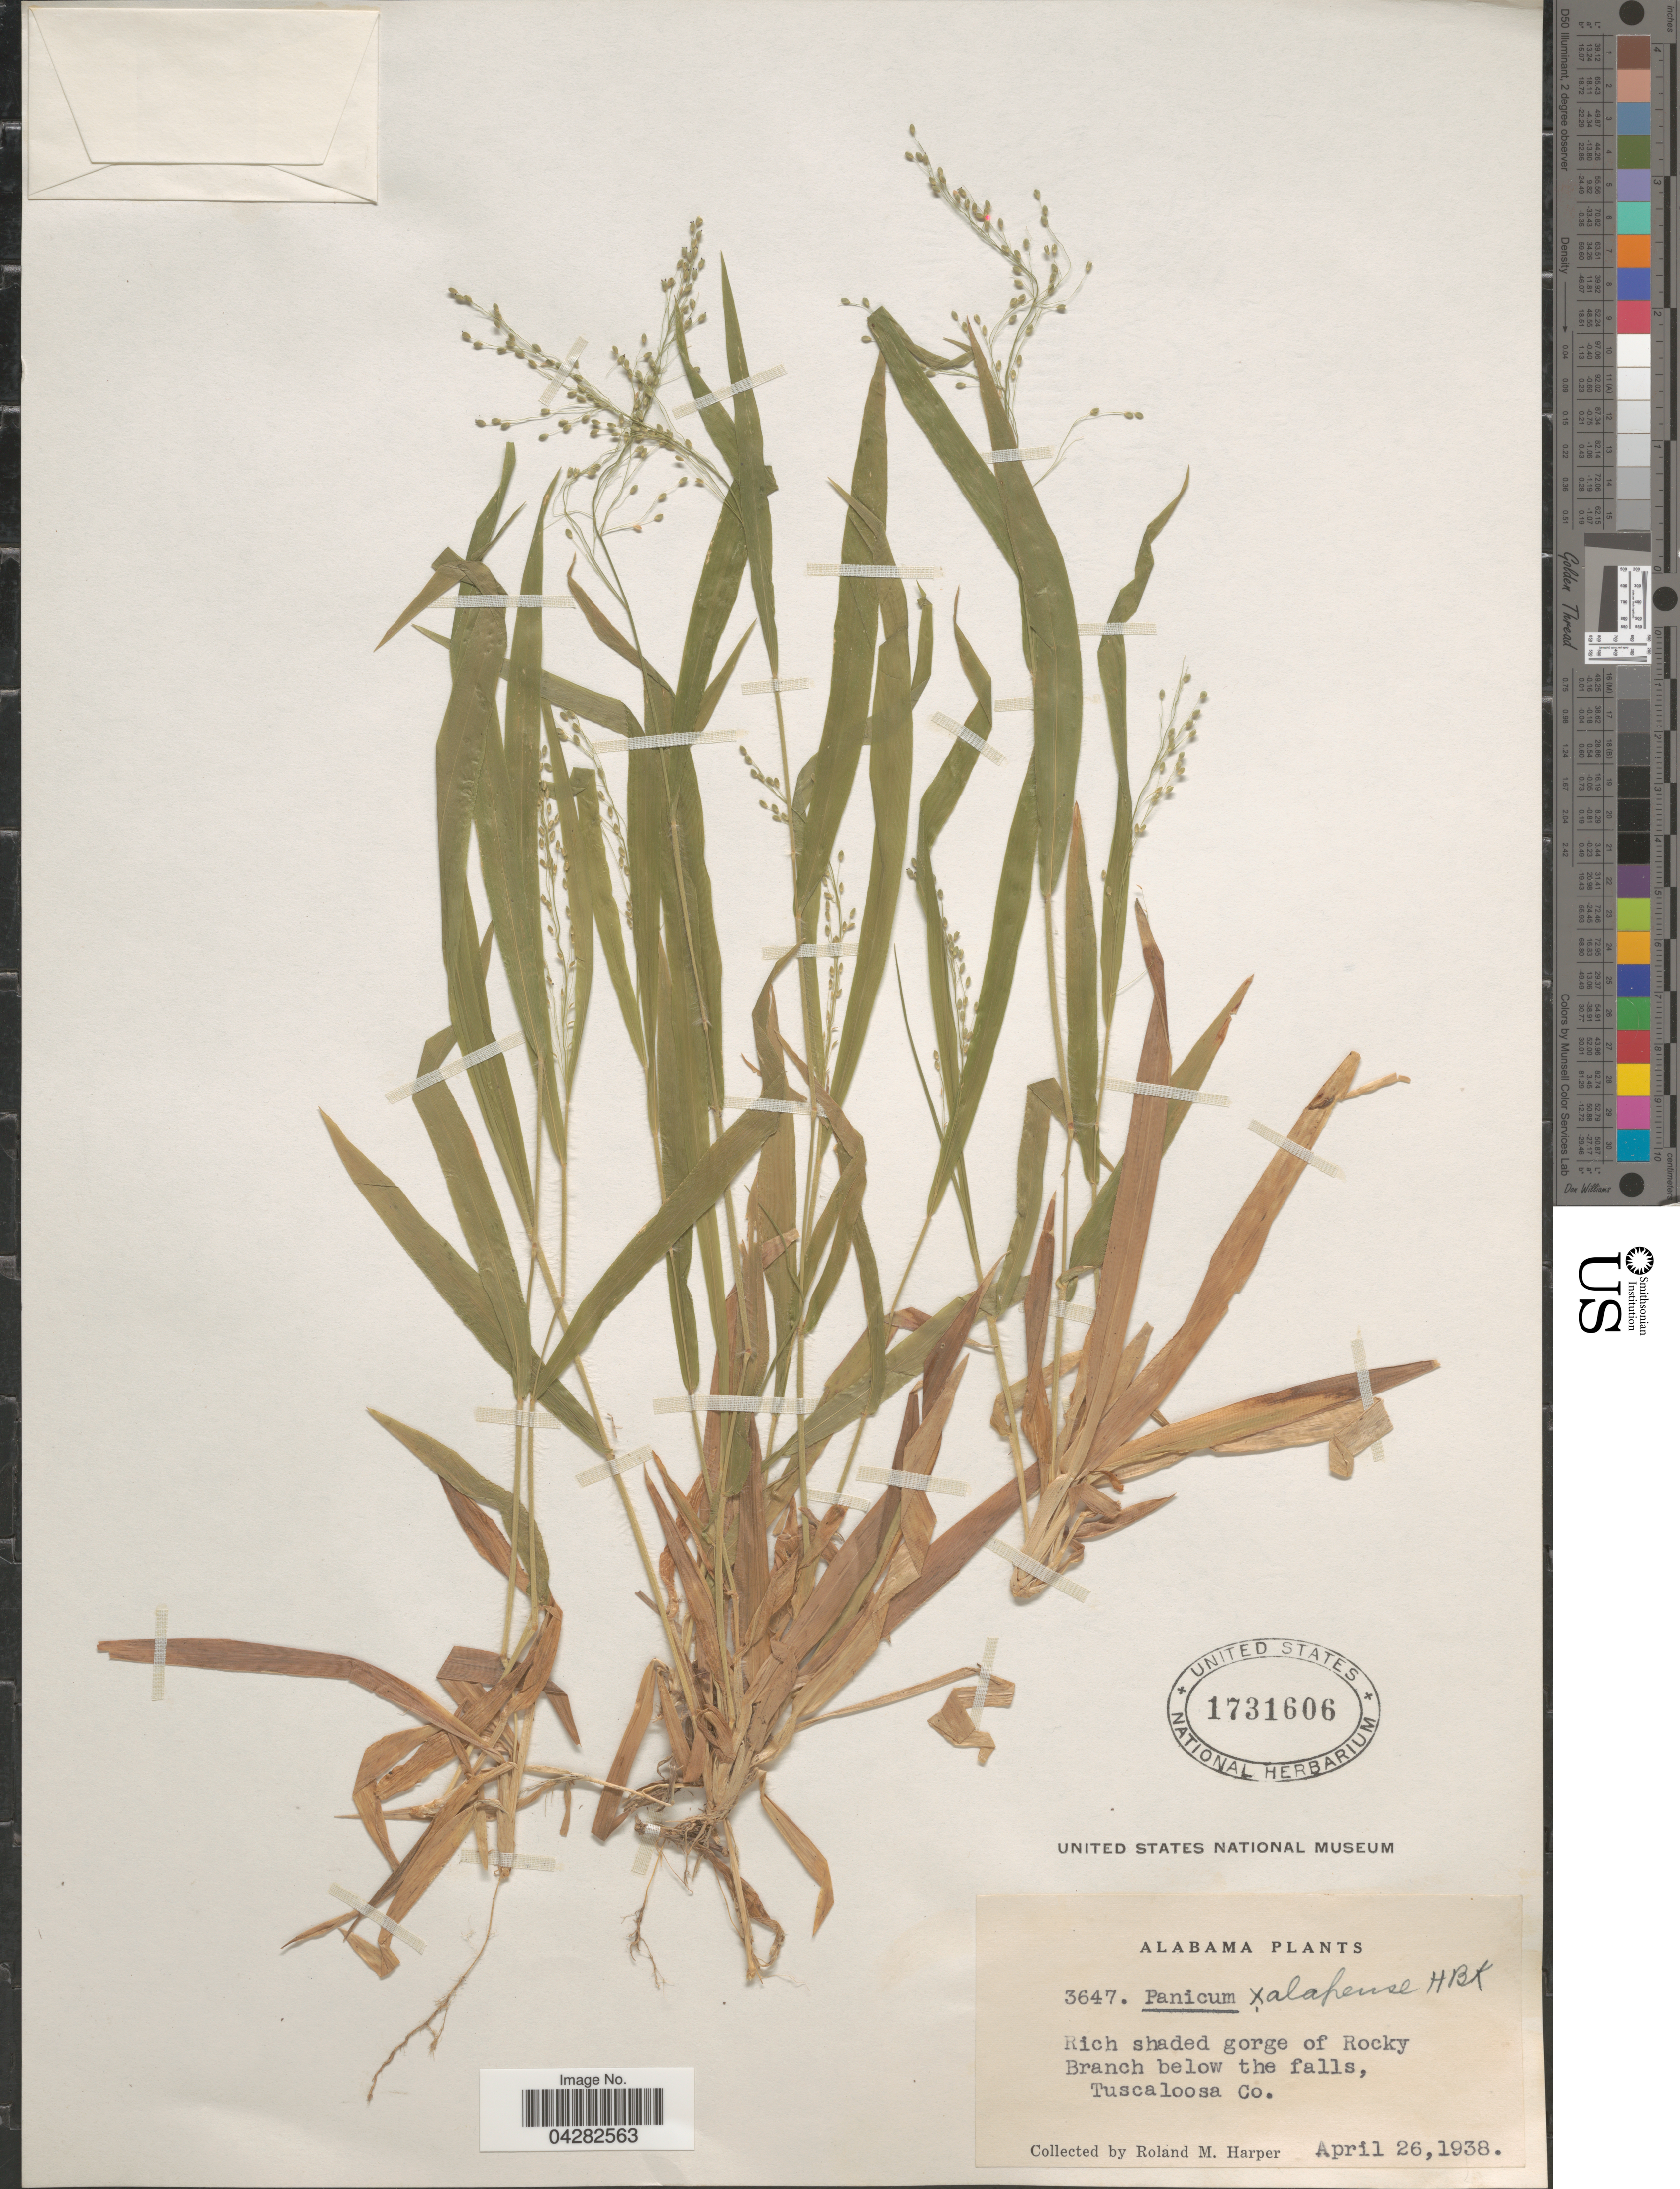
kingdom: Plantae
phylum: Tracheophyta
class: Liliopsida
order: Poales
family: Poaceae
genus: Dichanthelium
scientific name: Dichanthelium laxiflorum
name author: (Lam.) Gould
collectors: R. M. Harper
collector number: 3647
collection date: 1938-04-26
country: United States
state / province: Alabama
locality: Gorge of Rocky Branch below the falls, Tuscaloosa Co.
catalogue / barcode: US 1731606